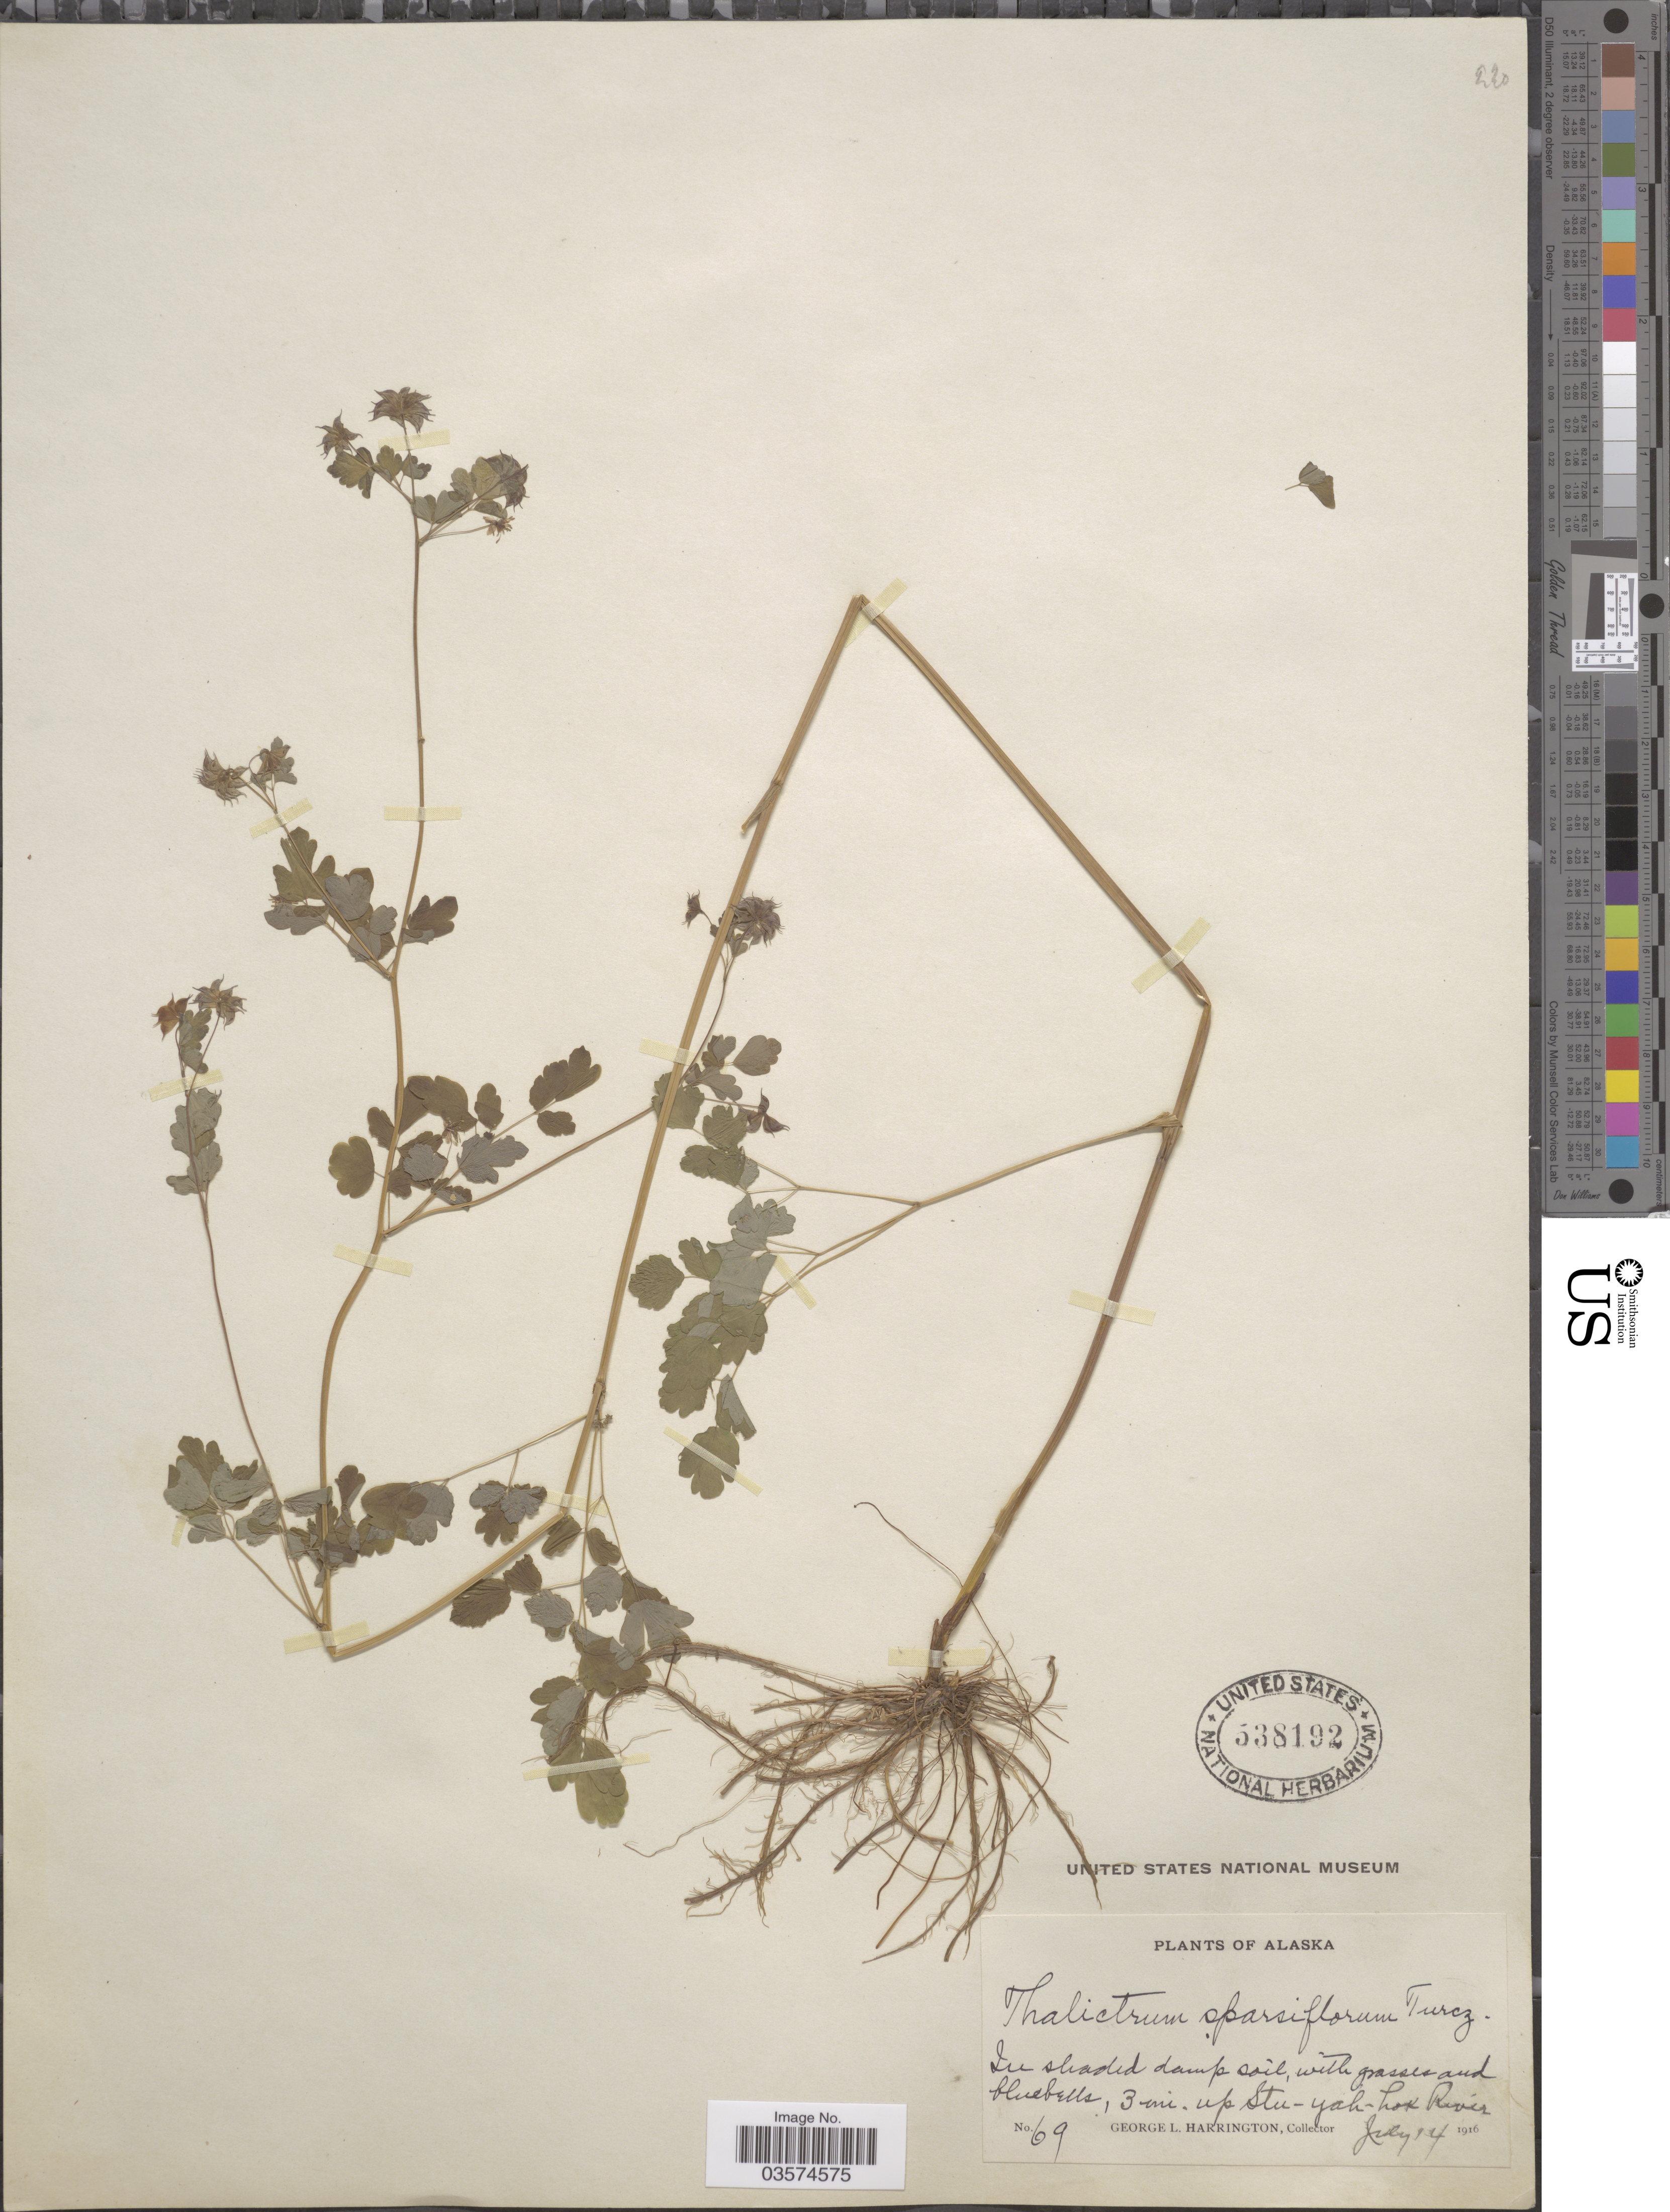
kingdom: Plantae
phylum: Tracheophyta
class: Magnoliopsida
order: Ranunculales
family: Ranunculaceae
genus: Thalictrum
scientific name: Thalictrum sparsiflorum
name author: Turcz. ex Fisch. & C.A. Mey.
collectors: G. Harrington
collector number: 69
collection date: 1916-07-14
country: United States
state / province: Alaska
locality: In shaded damp soil, with grasses and bluebells, 3 mi. up Stu-yah-hok River.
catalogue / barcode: US 538192